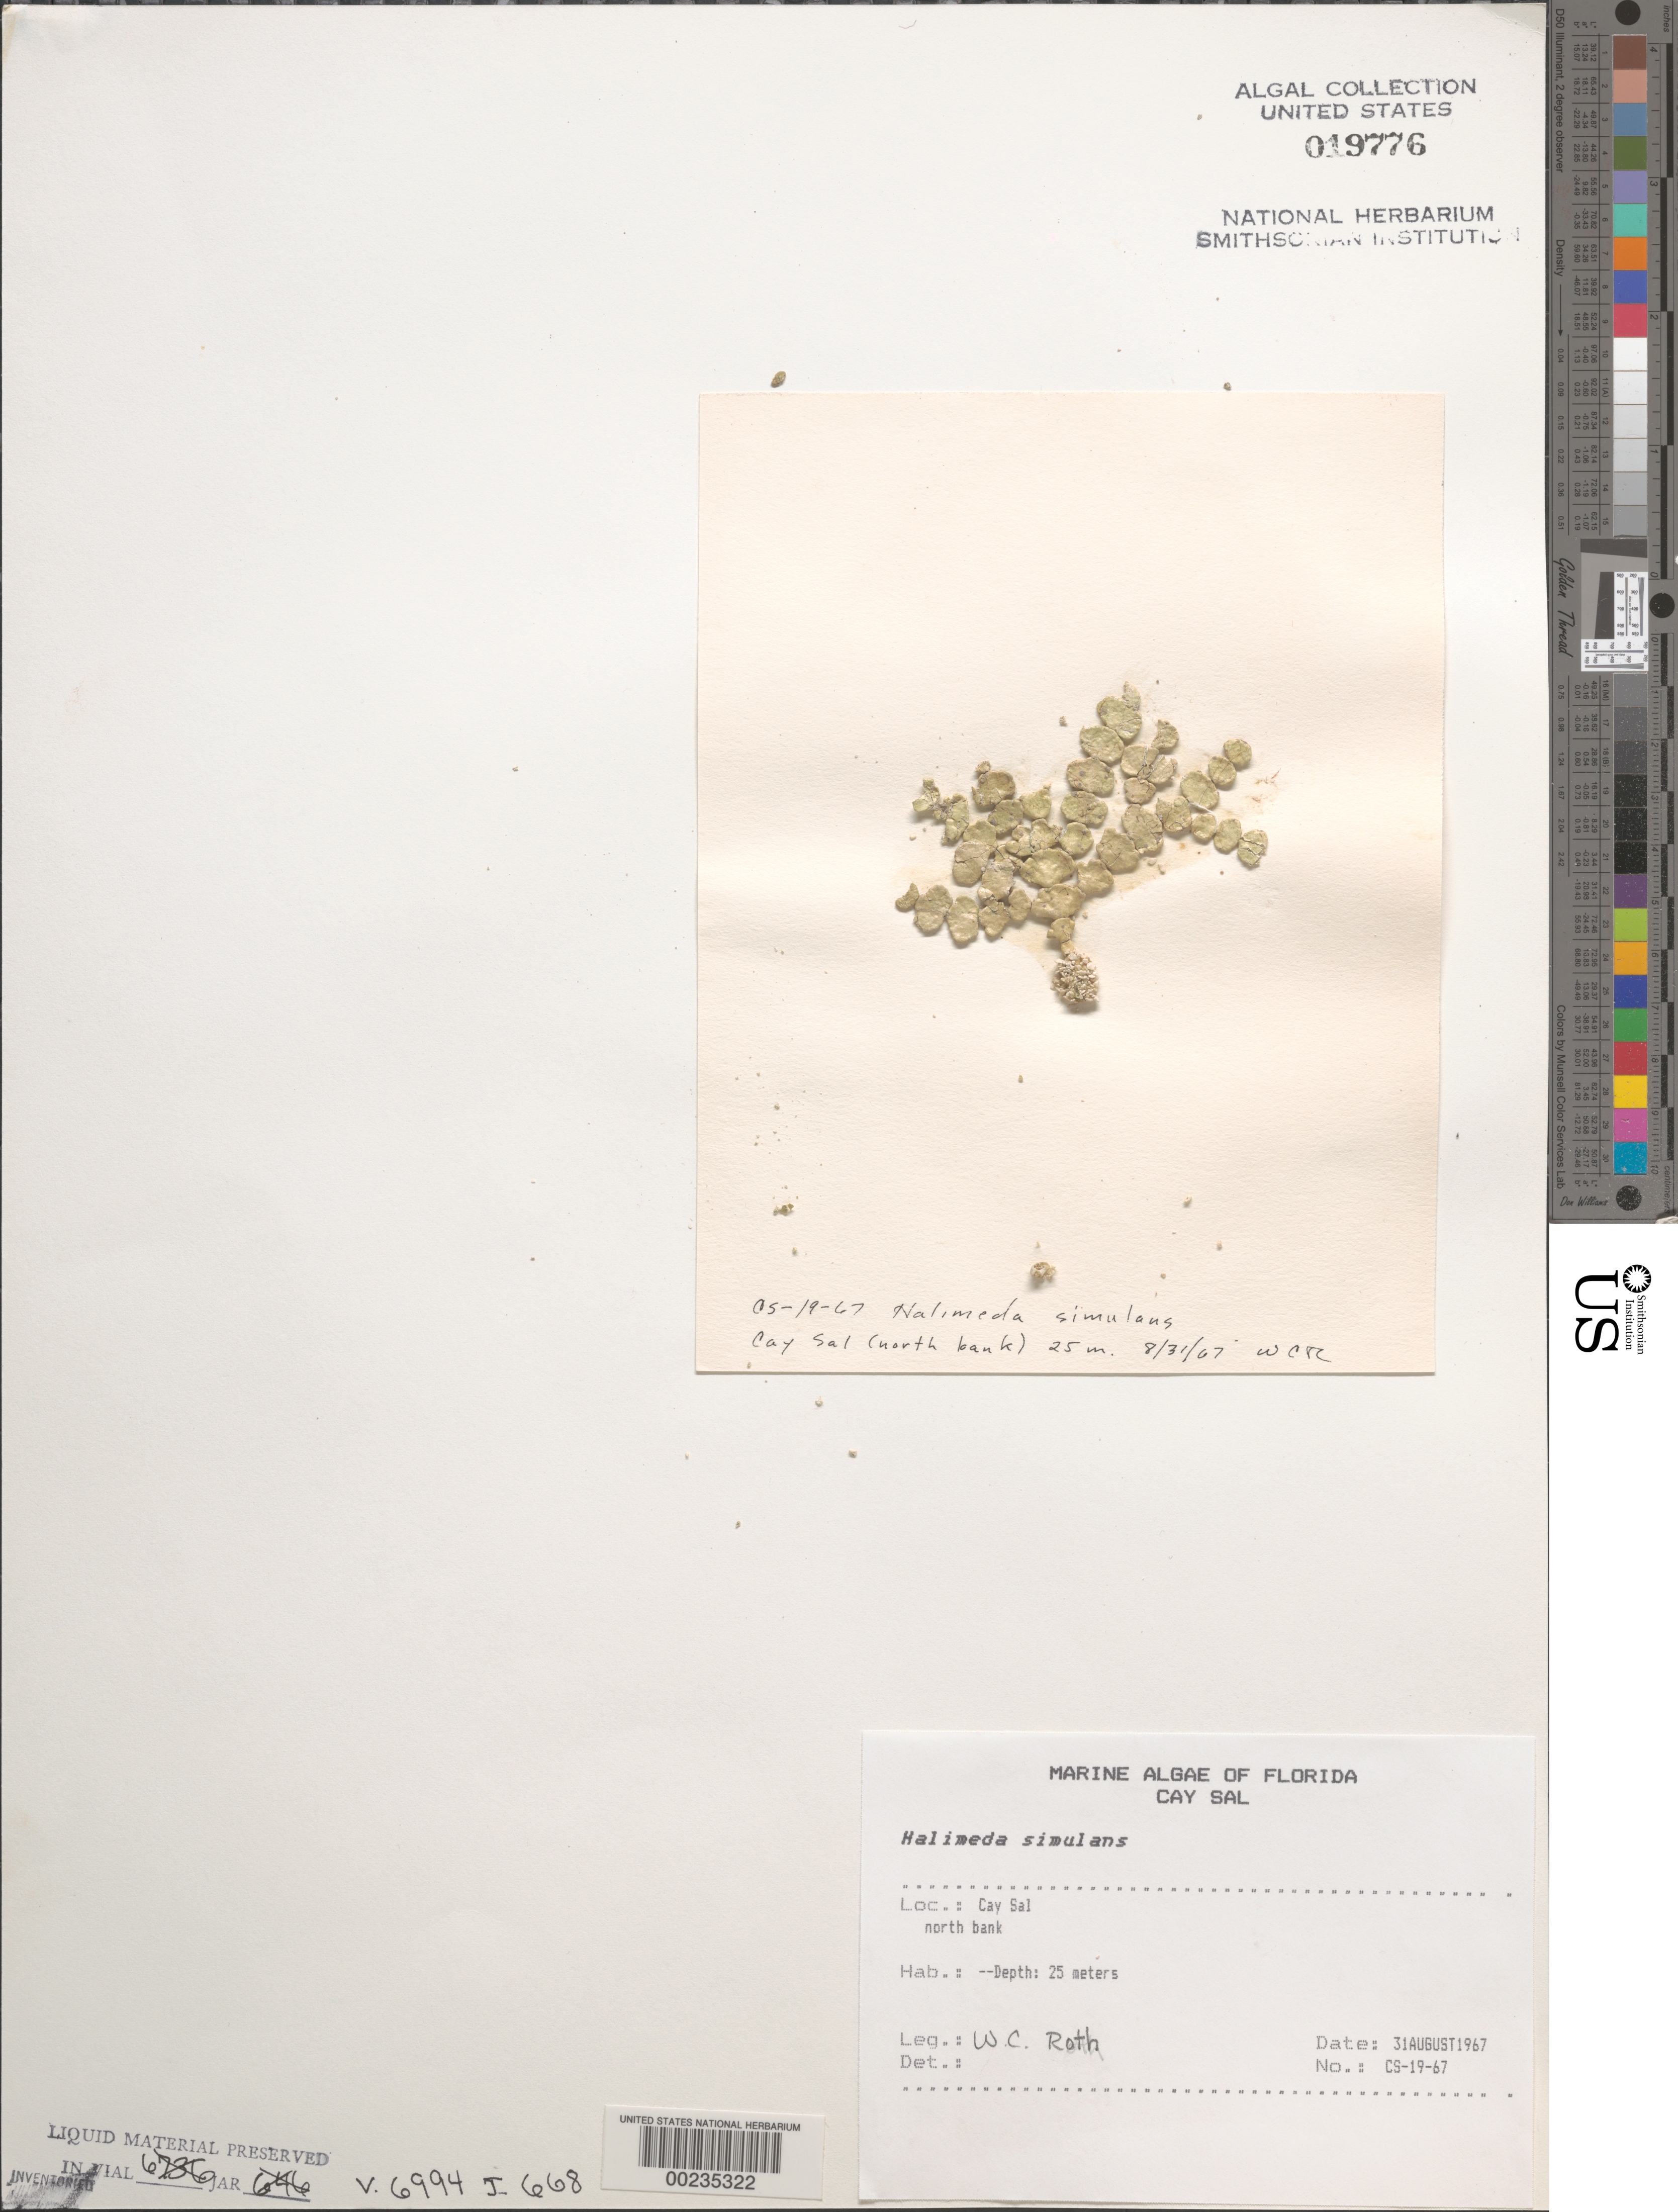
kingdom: Plantae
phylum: Chlorophyta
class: Ulvophyceae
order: Bryopsidales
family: Halimedaceae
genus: Halimeda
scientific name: Halimeda simulans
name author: M. Howe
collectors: W. C. Roth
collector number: Cs-19-67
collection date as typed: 31 Aug 1967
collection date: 1967-08-31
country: United States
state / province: Florida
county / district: Monroe County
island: Cay Sal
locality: Straits of Florida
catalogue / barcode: US 19776